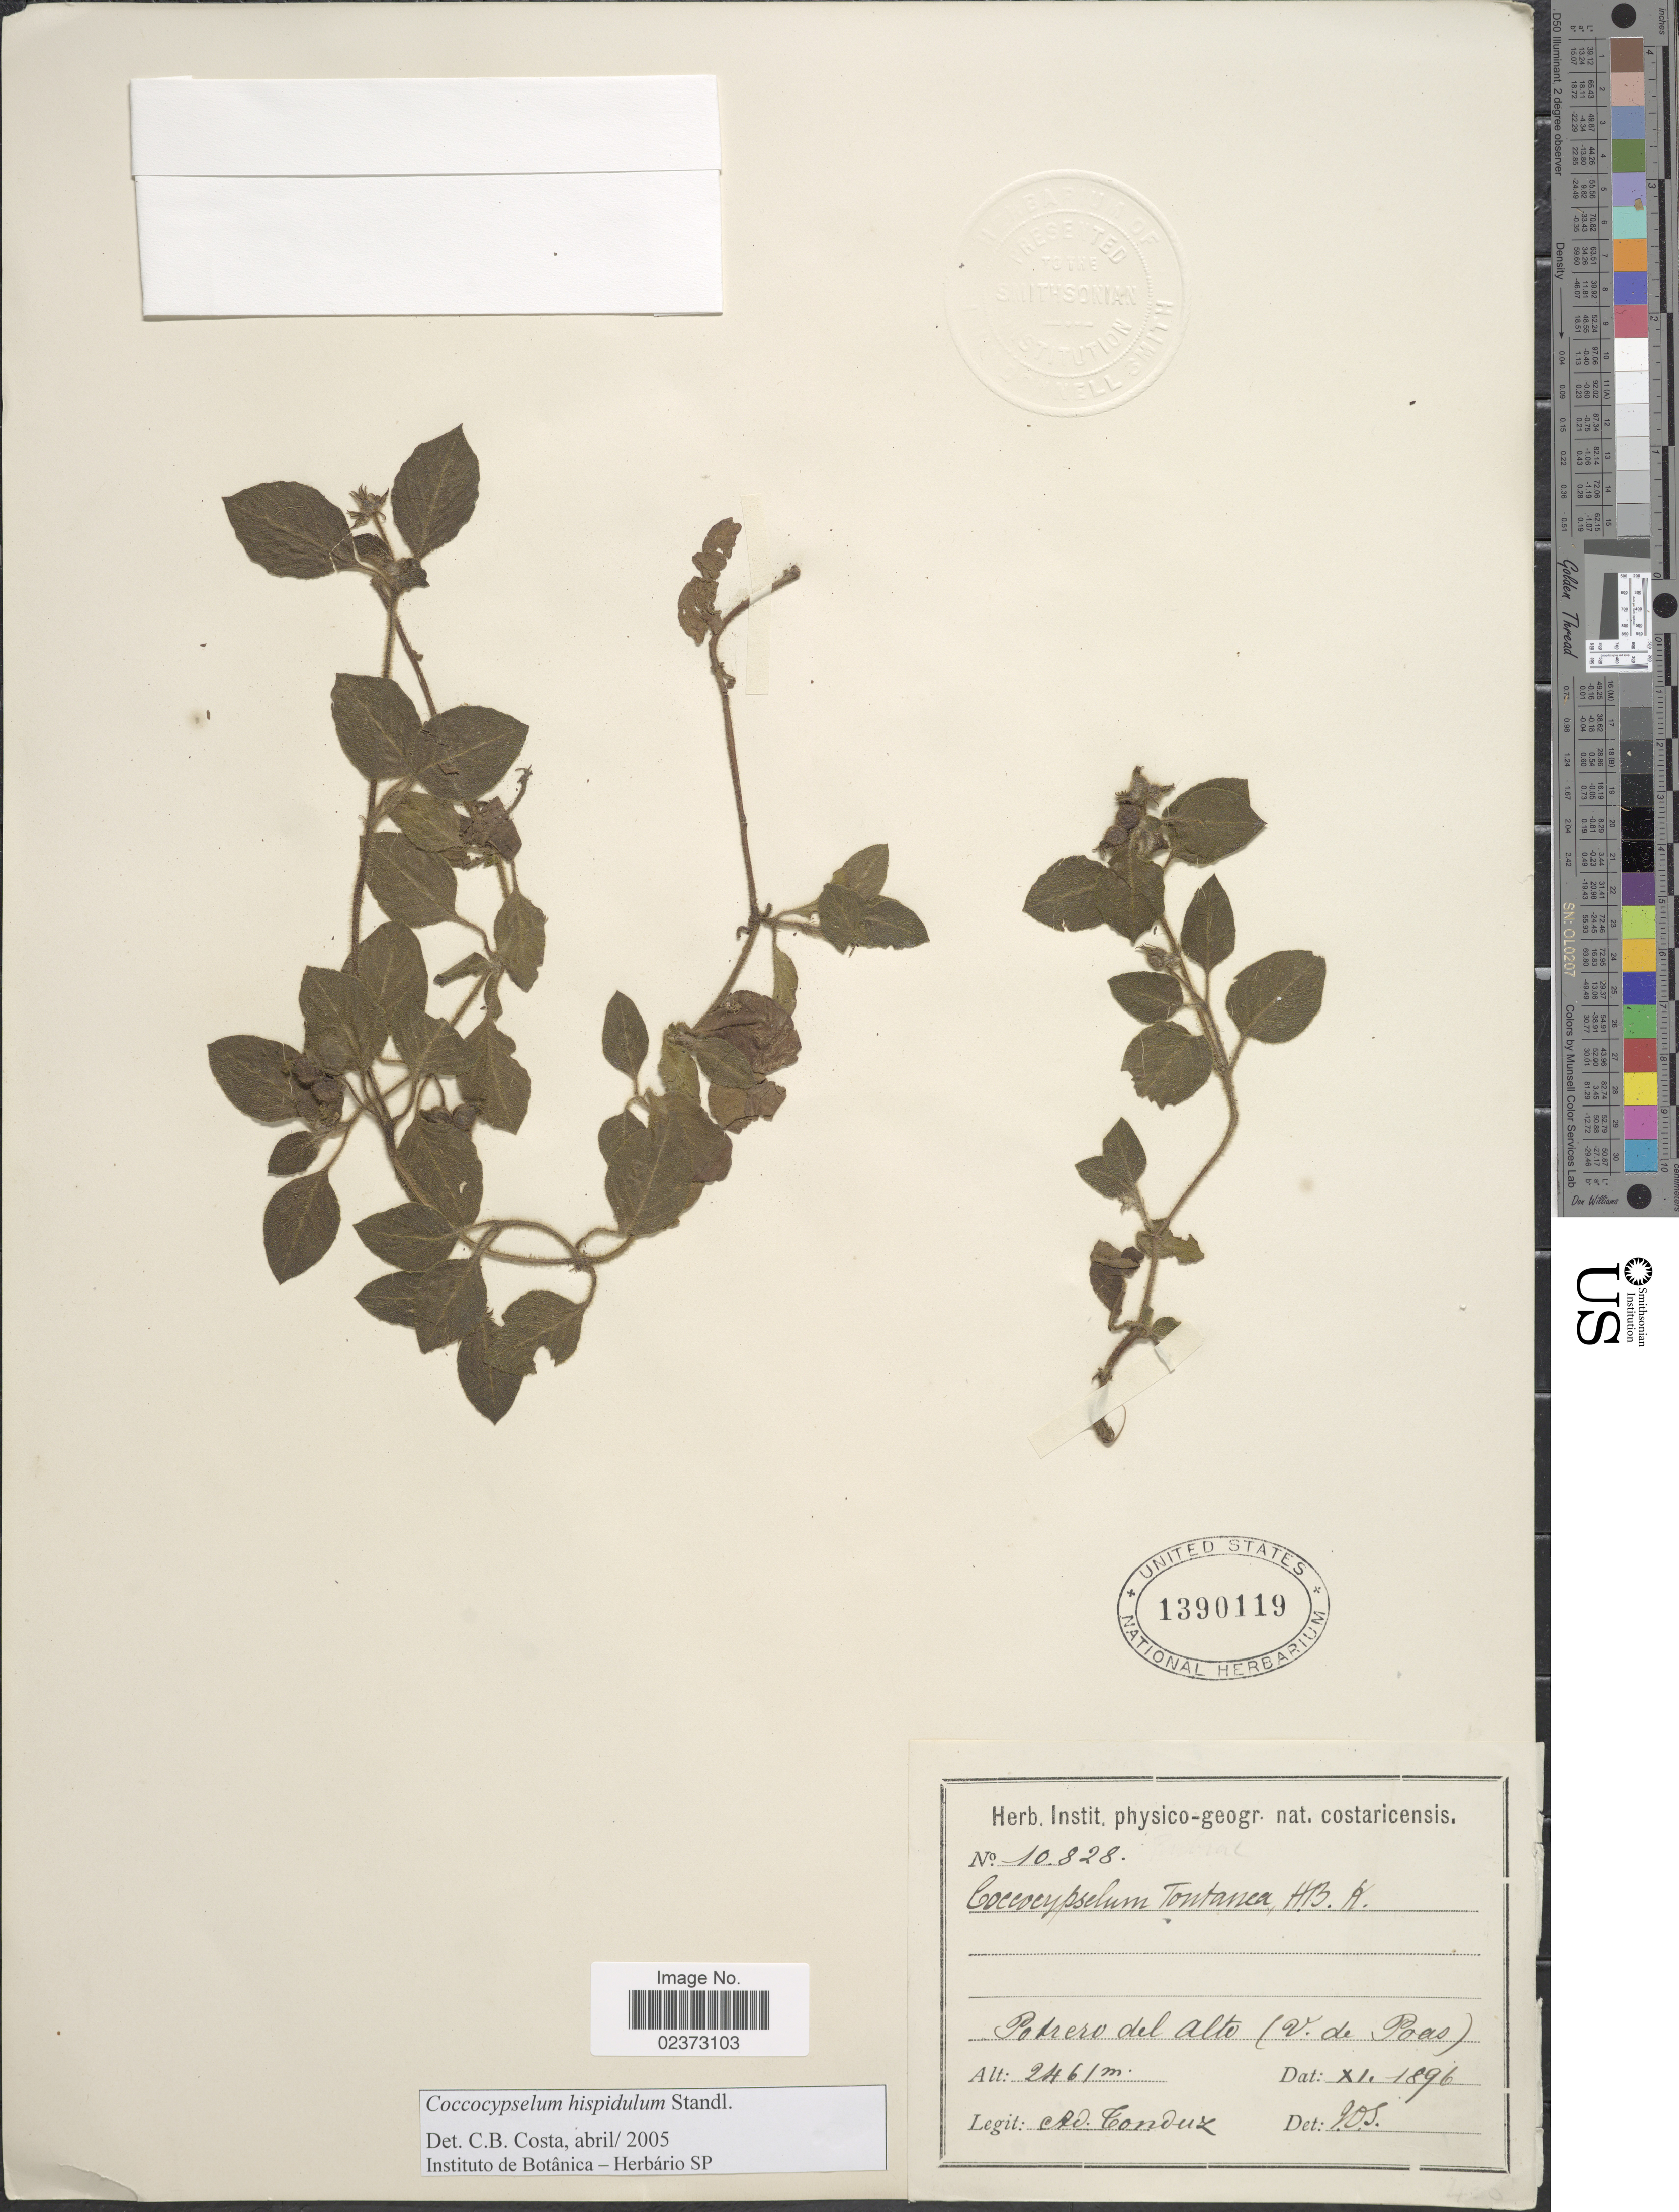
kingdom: Plantae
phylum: Tracheophyta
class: Magnoliopsida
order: Gentianales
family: Rubiaceae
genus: Coccocypselum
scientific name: Coccocypselum hispidulum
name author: (Standl.) Standl.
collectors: A. Tonduz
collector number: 10828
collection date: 1896-11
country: Costa Rica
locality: Potrero del Alto (V. de Poas)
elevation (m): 2461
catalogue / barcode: US 1390119